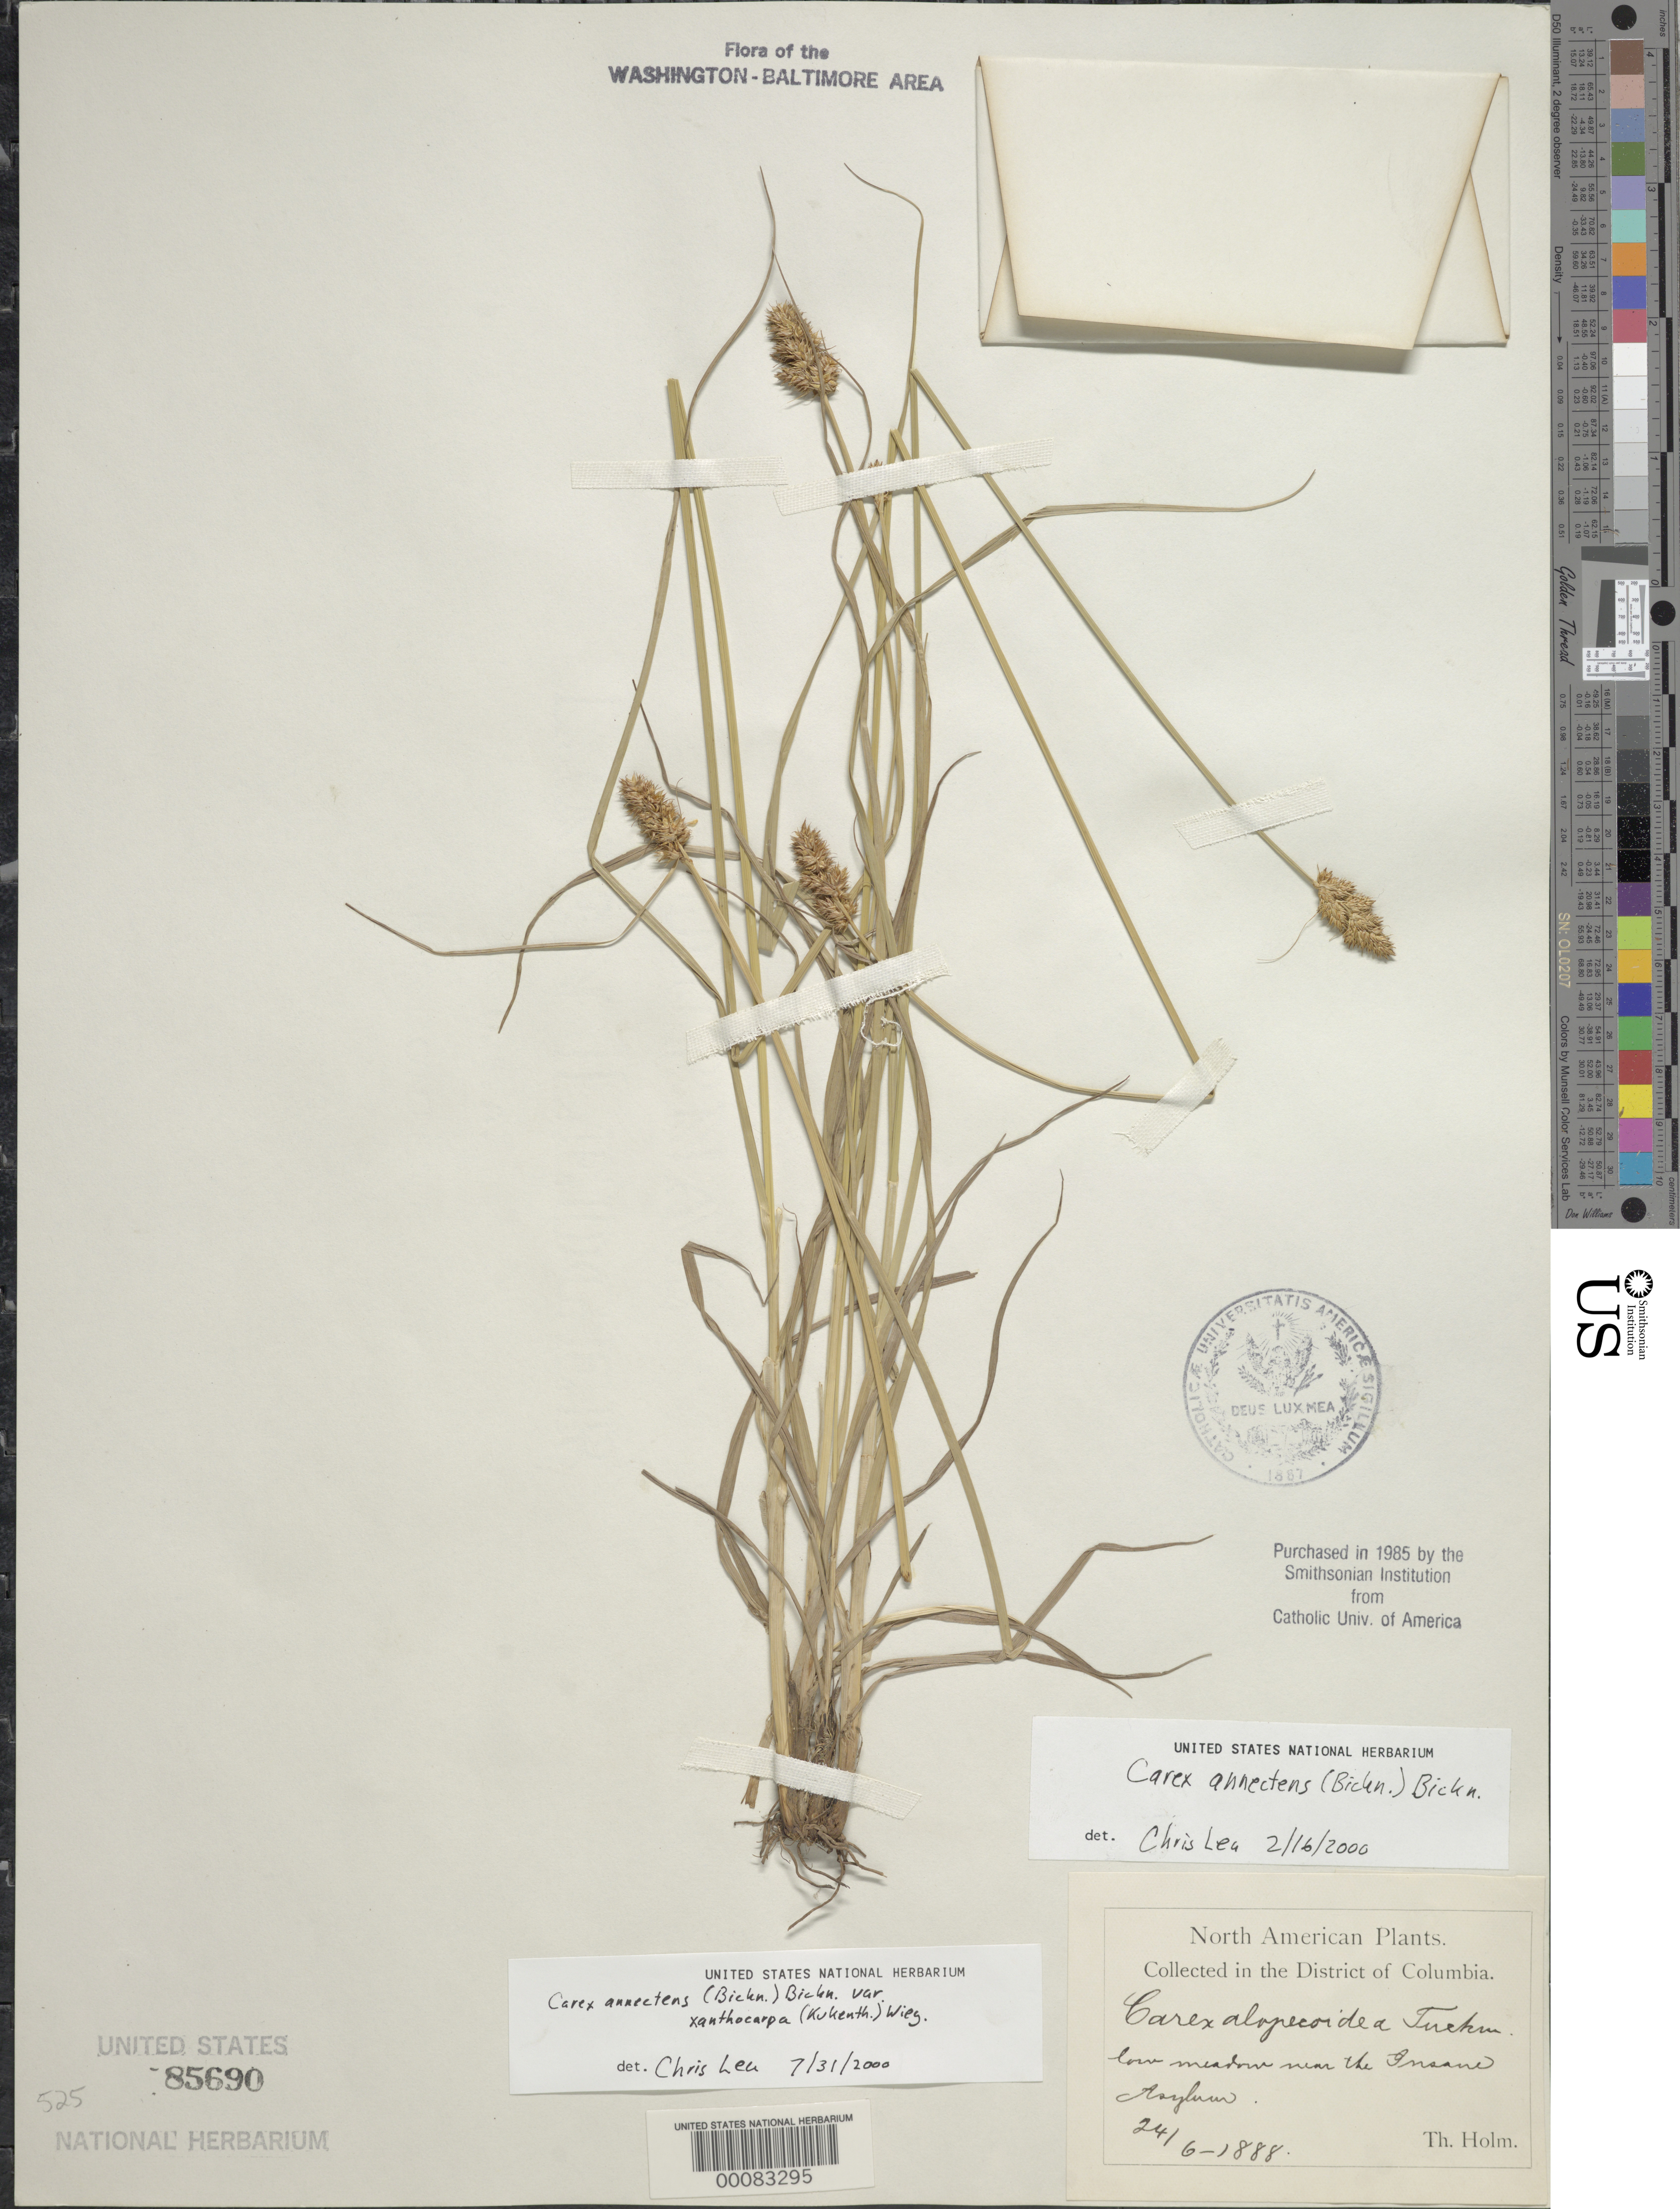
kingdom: Plantae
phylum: Tracheophyta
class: Liliopsida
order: Poales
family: Cyperaceae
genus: Carex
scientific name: Carex annectens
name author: (E.P. Bicknell) E.P. Bicknell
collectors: T. Holm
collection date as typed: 24 Jun 1888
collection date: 1888-06-24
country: United States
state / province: District of Columbia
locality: Near Insane Asylum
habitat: Low meadow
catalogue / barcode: US 85690